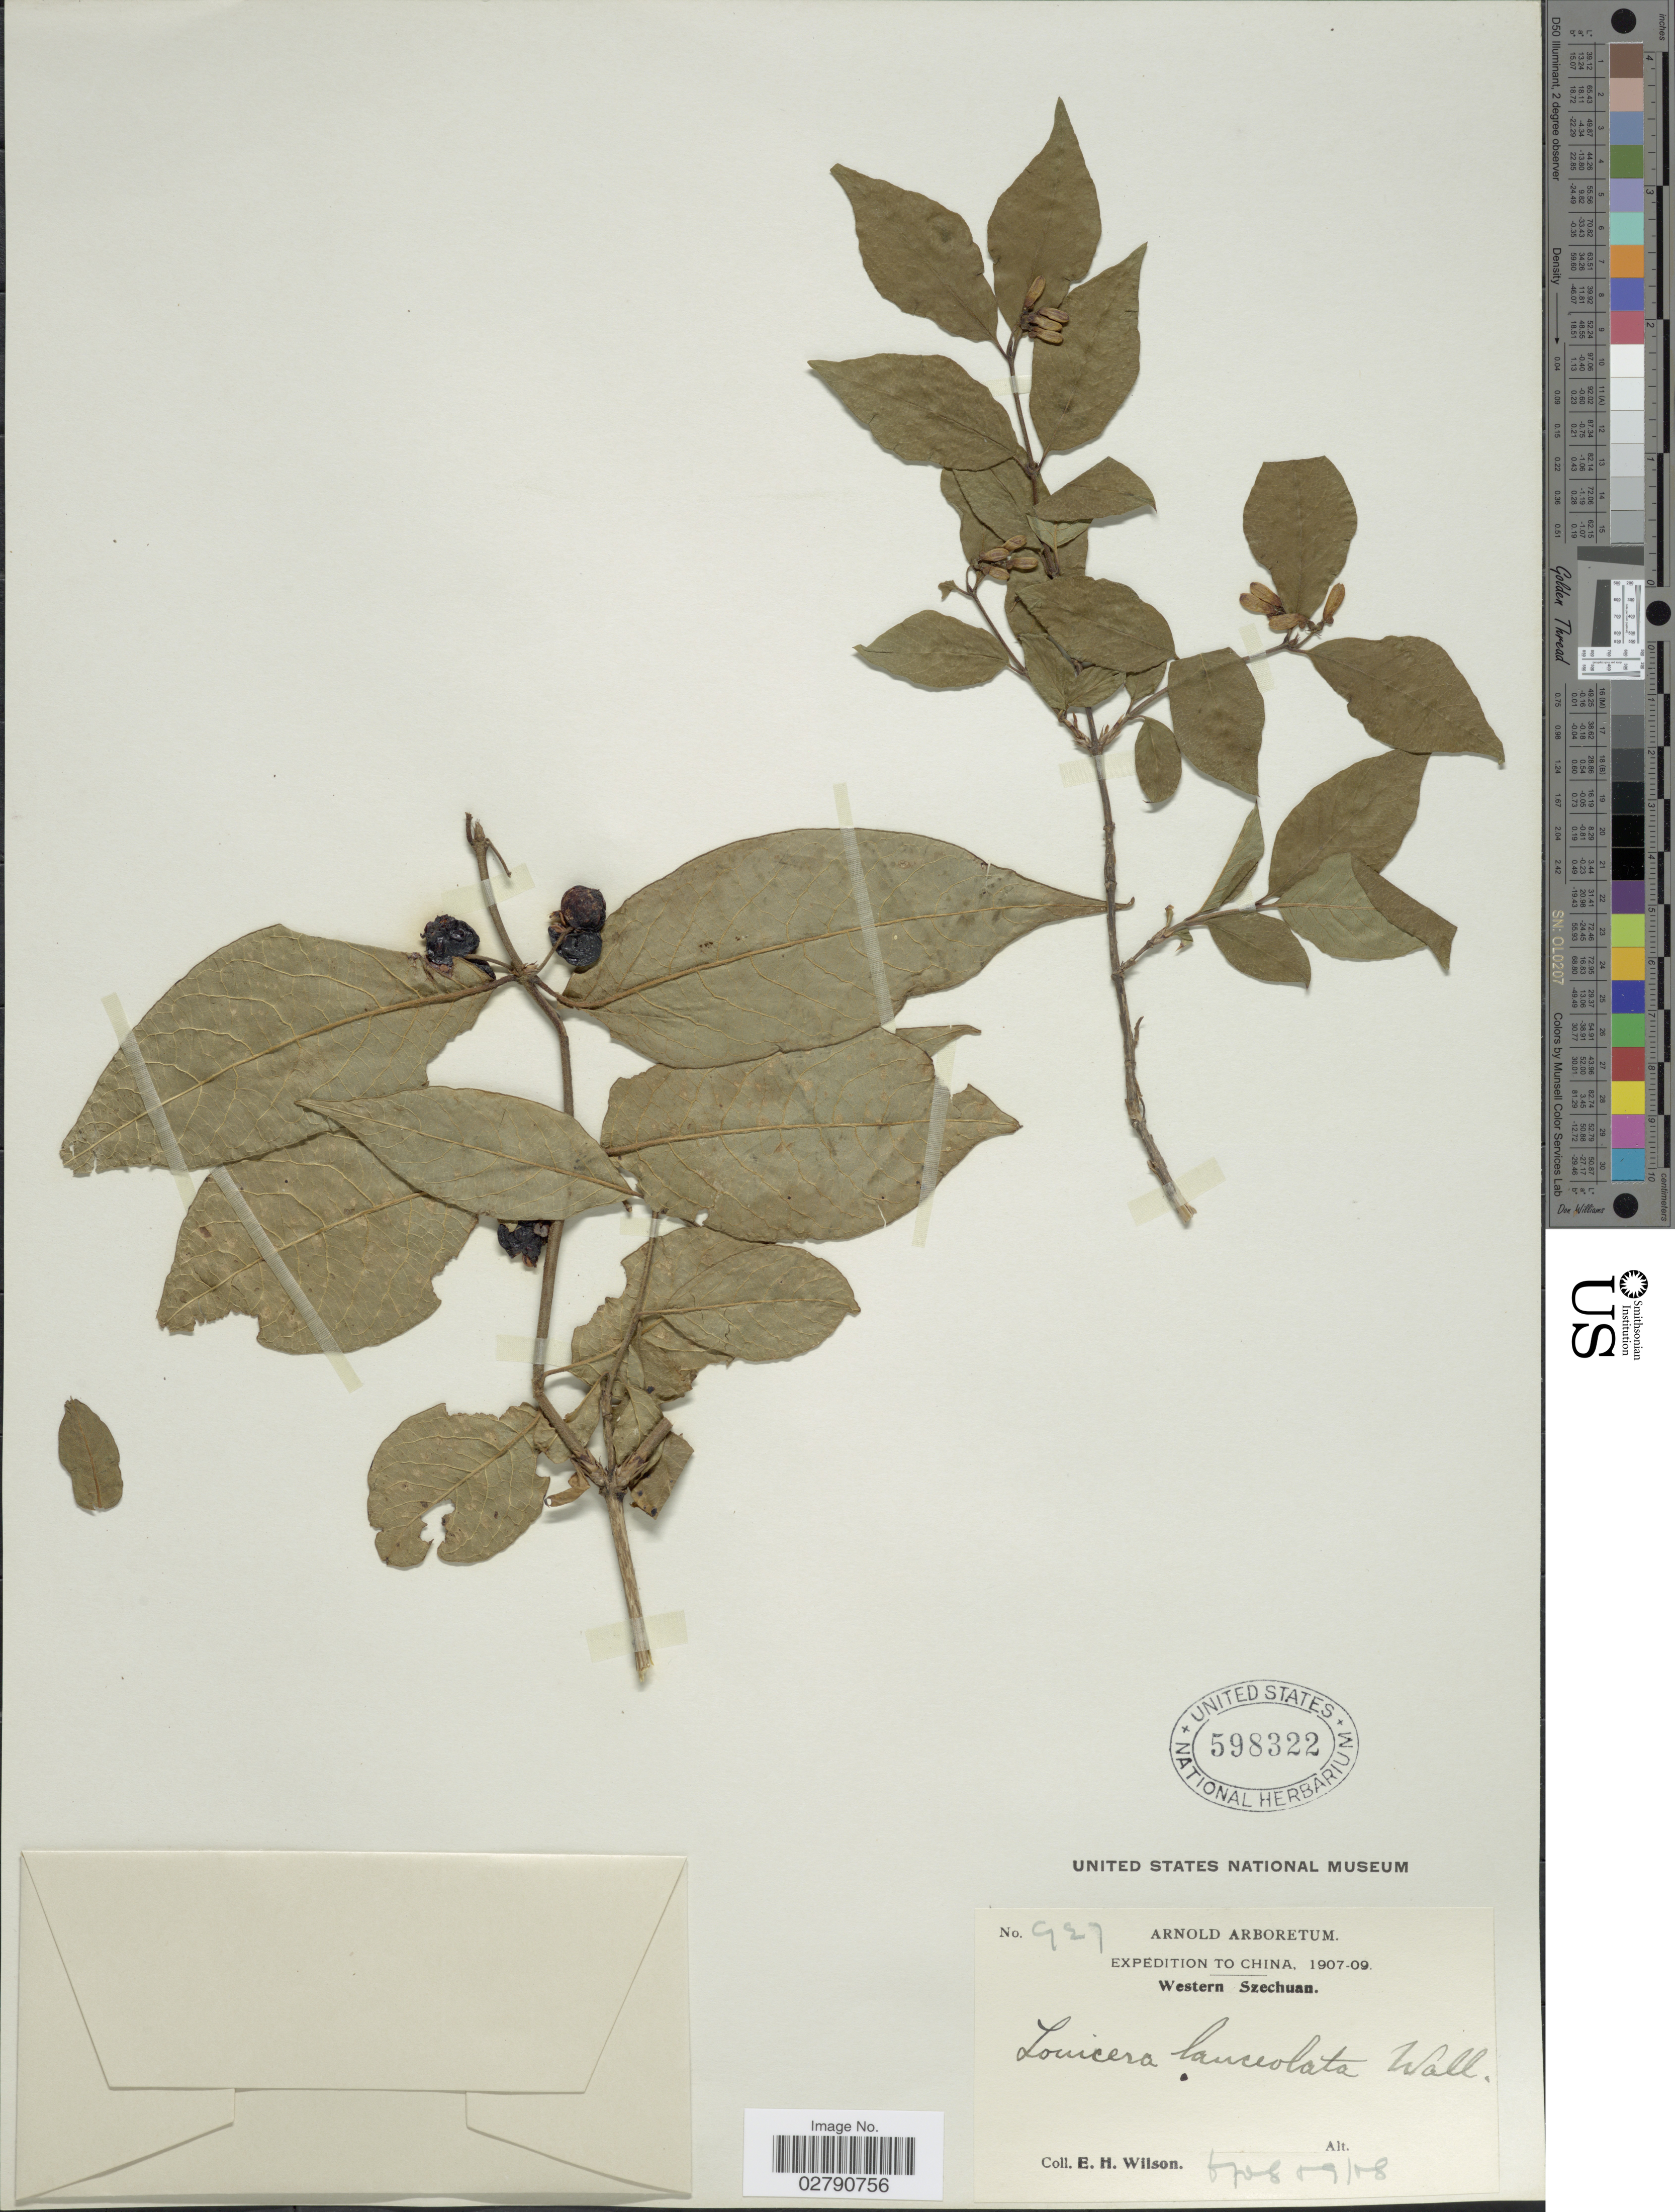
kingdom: Plantae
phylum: Tracheophyta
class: Magnoliopsida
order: Dipsacales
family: Caprifoliaceae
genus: Lonicera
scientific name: Lonicera lanceolata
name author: Wall.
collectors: E. Wilson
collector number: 927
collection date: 1908-06/1908-09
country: China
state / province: Sichuan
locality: Western Szechuan.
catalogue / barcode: US 298322